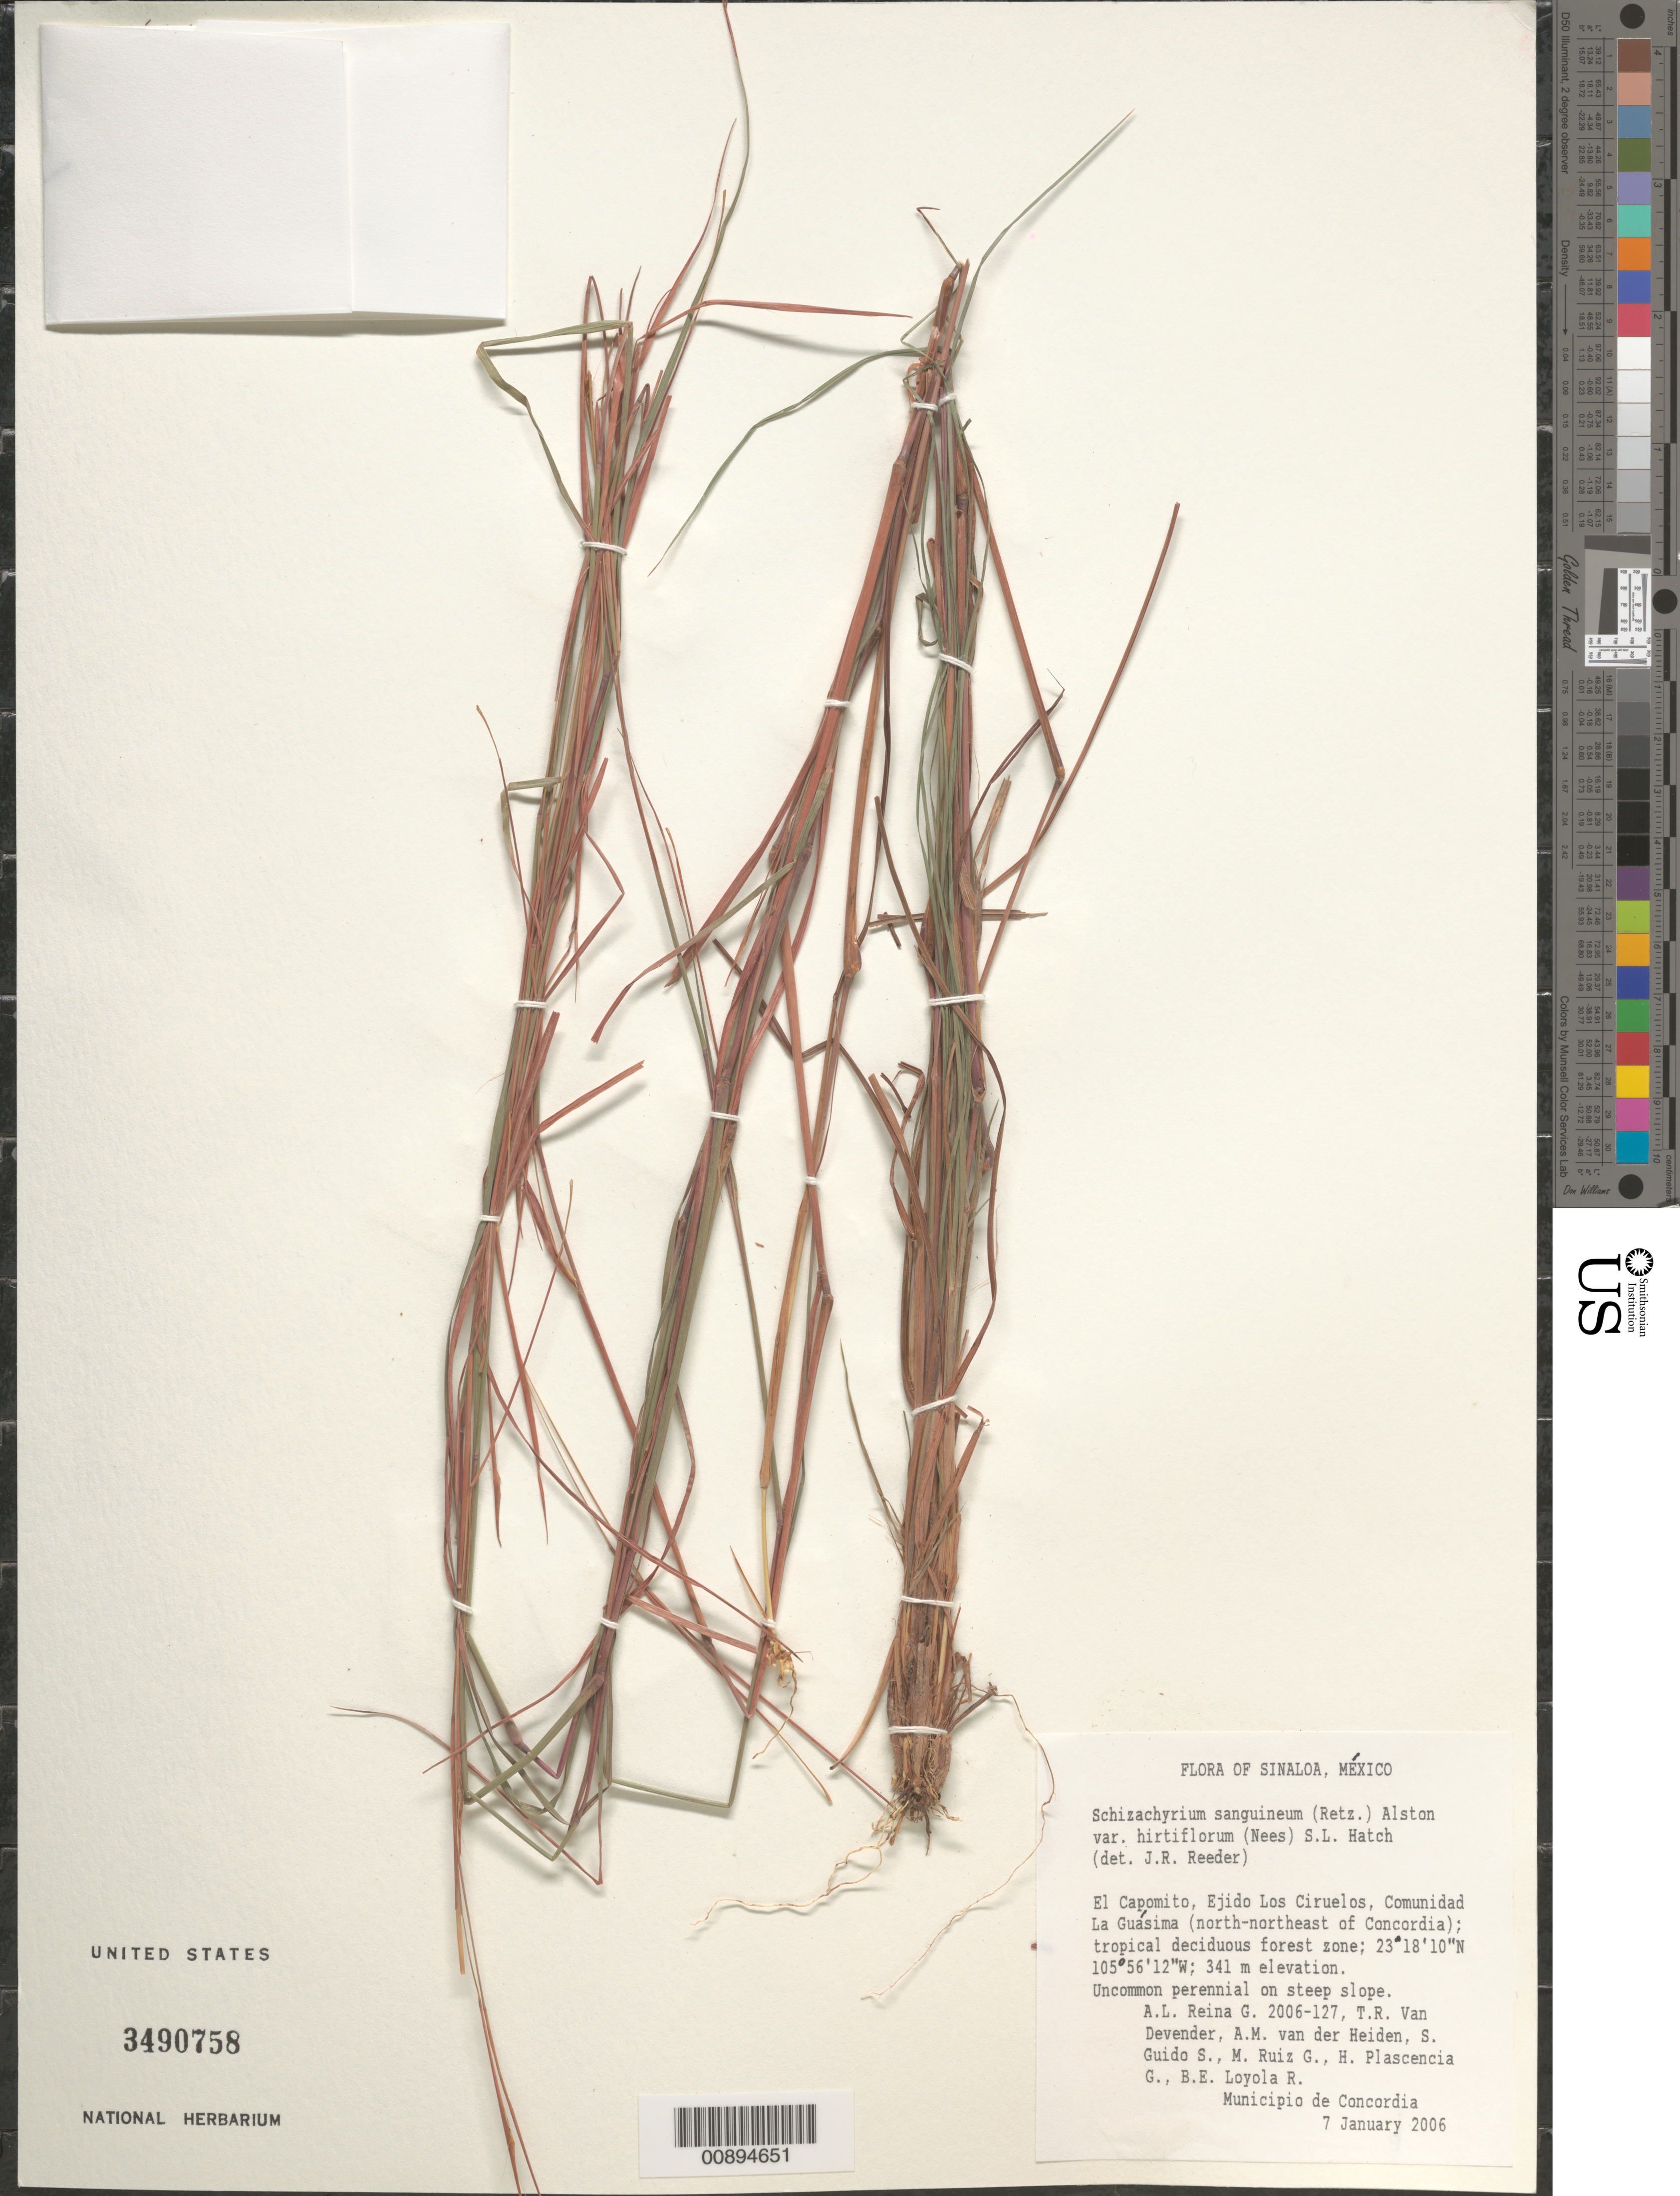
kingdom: Plantae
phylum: Tracheophyta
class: Liliopsida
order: Poales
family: Poaceae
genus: Schizachyrium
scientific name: Schizachyrium sanguineum var. hirtiflorum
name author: (Nees) S.L. Hatch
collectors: A. L. Reina G., T. R. Van Devender, A. M. van der Heiden, S. Guido S., M. Ruiz G., H. Plascencia G. & B. E. Loyola G.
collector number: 2006-127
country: Mexico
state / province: Sinaloa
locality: El Capomito, Ejido Los Ciruelos, Comunidad La Guasima, NNE of Corcordia.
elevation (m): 341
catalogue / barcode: US 3490758